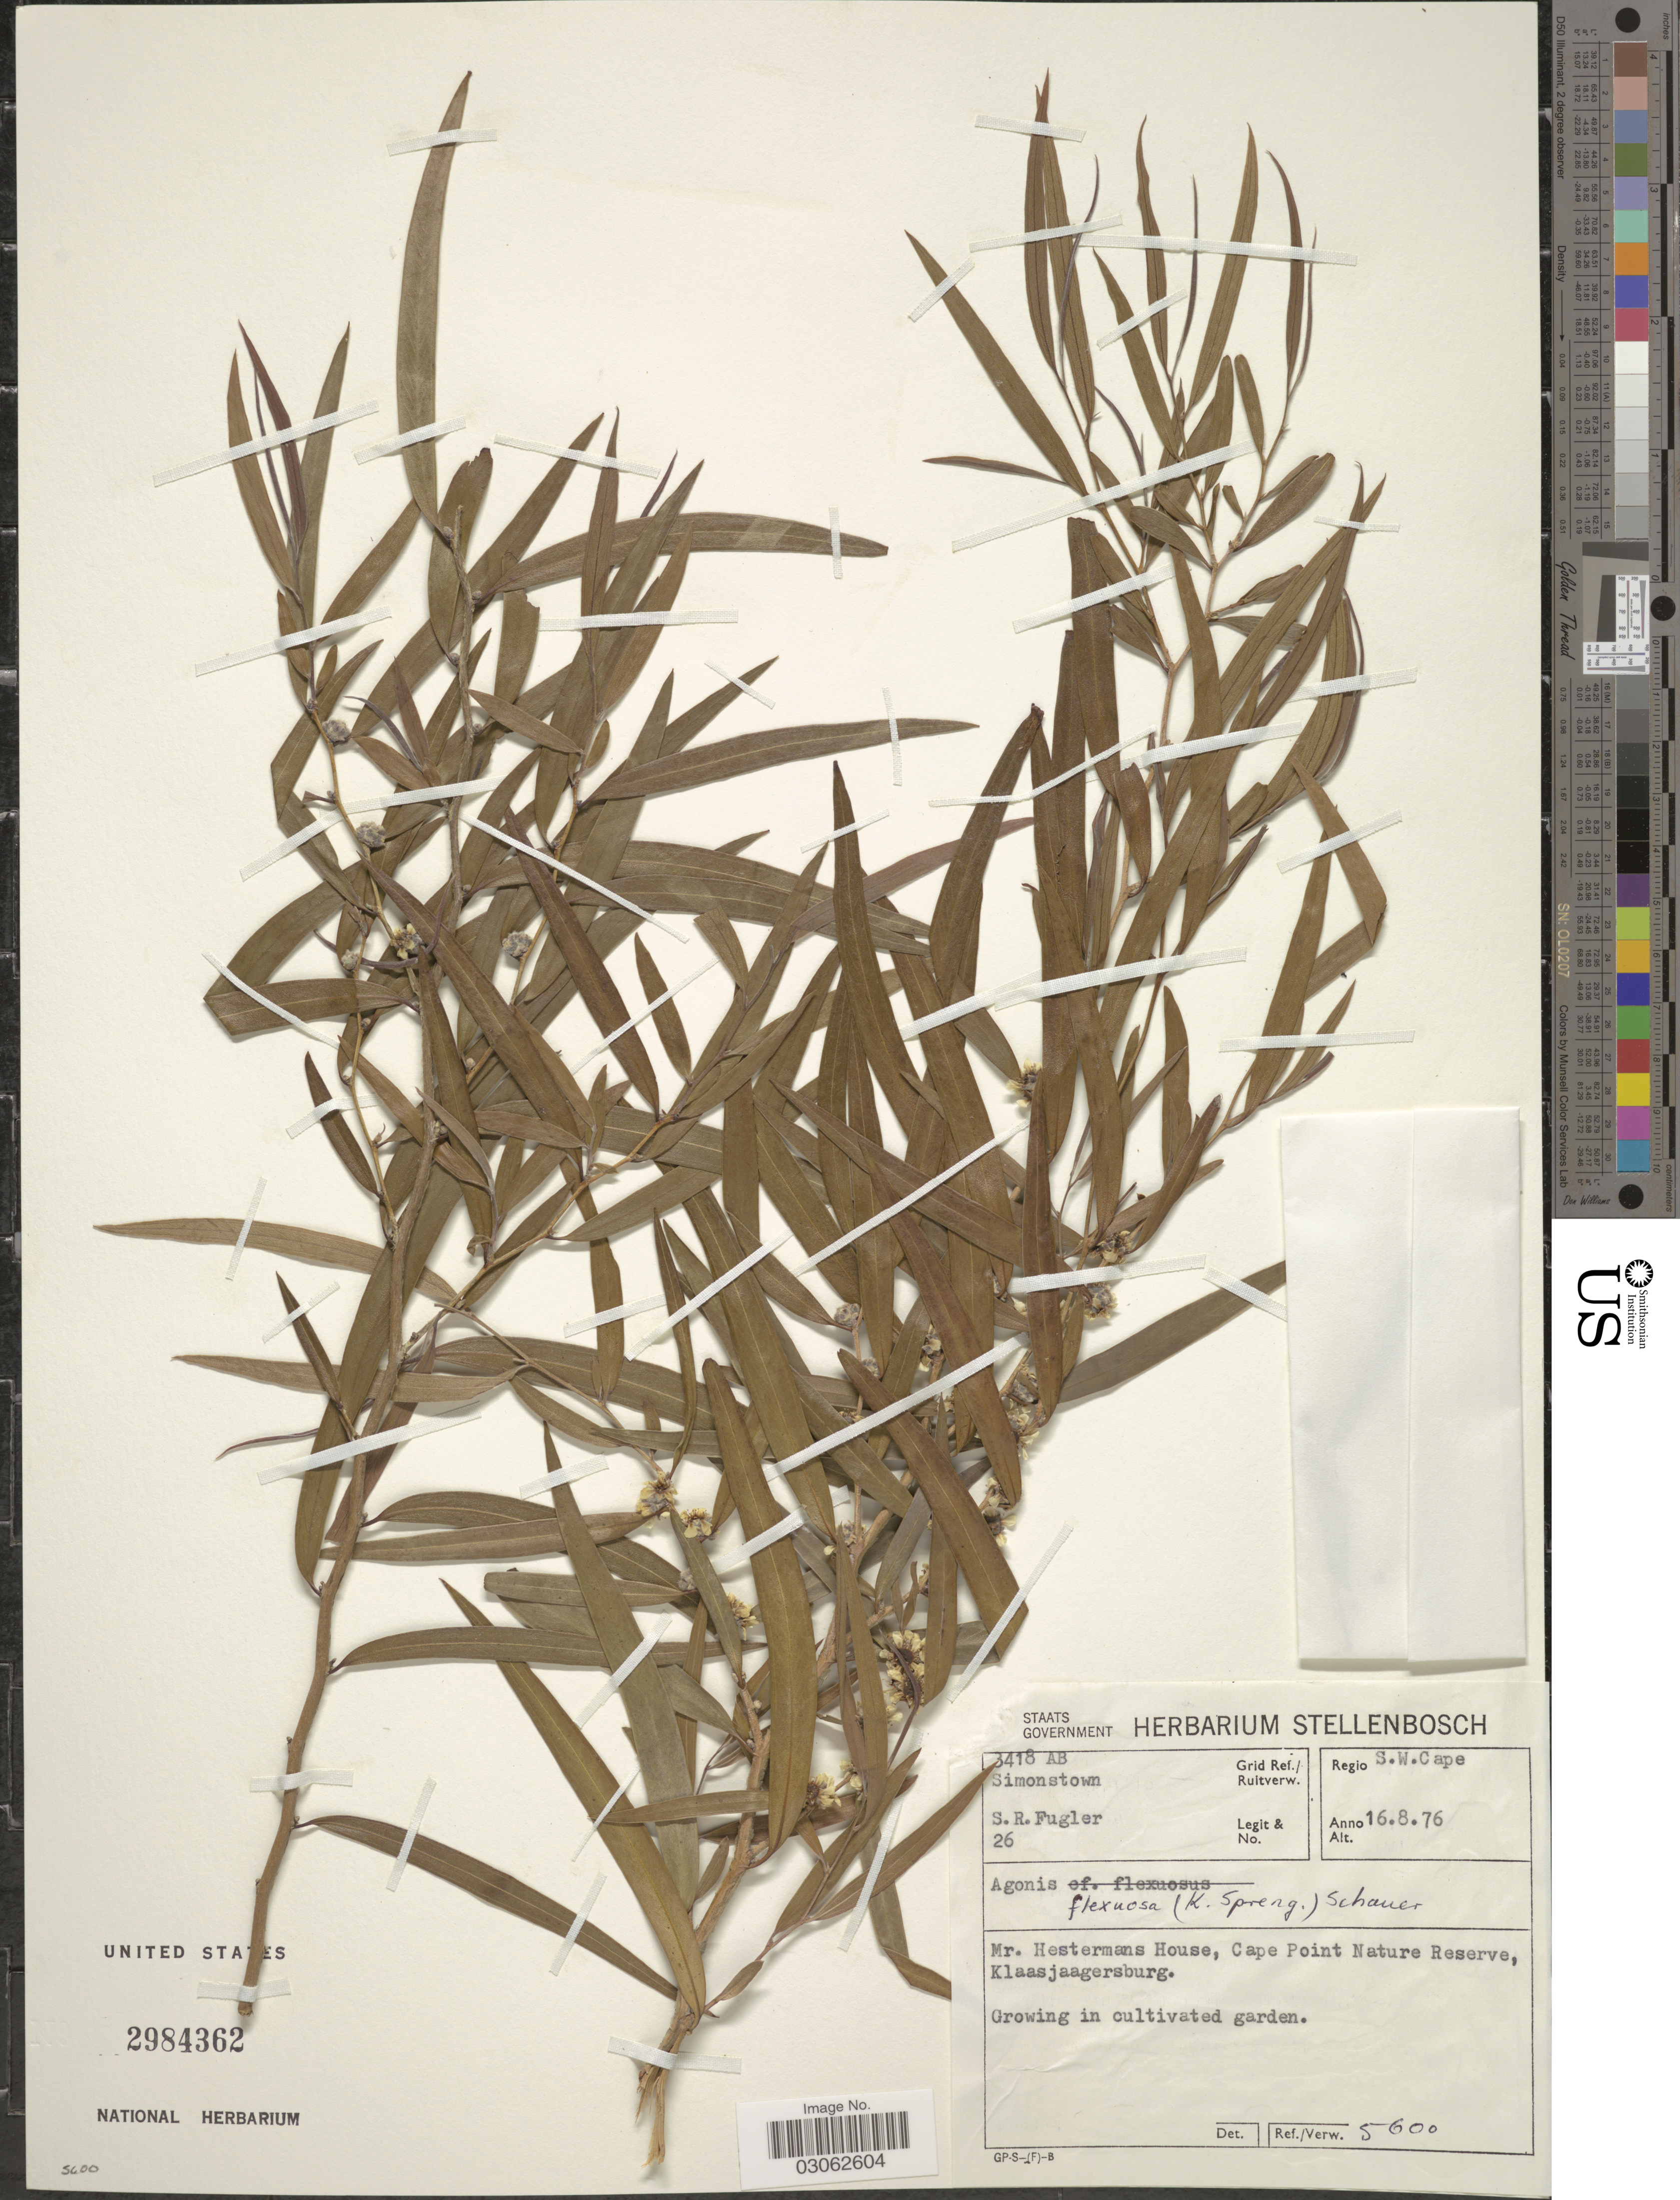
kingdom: Plantae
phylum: Tracheophyta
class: Magnoliopsida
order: Myrtales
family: Myrtaceae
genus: Agonis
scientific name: Agonis flexuosa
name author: (Willd.) Sweet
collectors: S. Fugler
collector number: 26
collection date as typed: Transcribed d/m/y: 16/8/76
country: South Africa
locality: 3418AB Grid Ref./ Simonstown Ruitverw. Regio S.W. Cape. Mr. Hestermans House, Cape Point Nature Reserve, Klaasjaagersburg.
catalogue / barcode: US 2984362